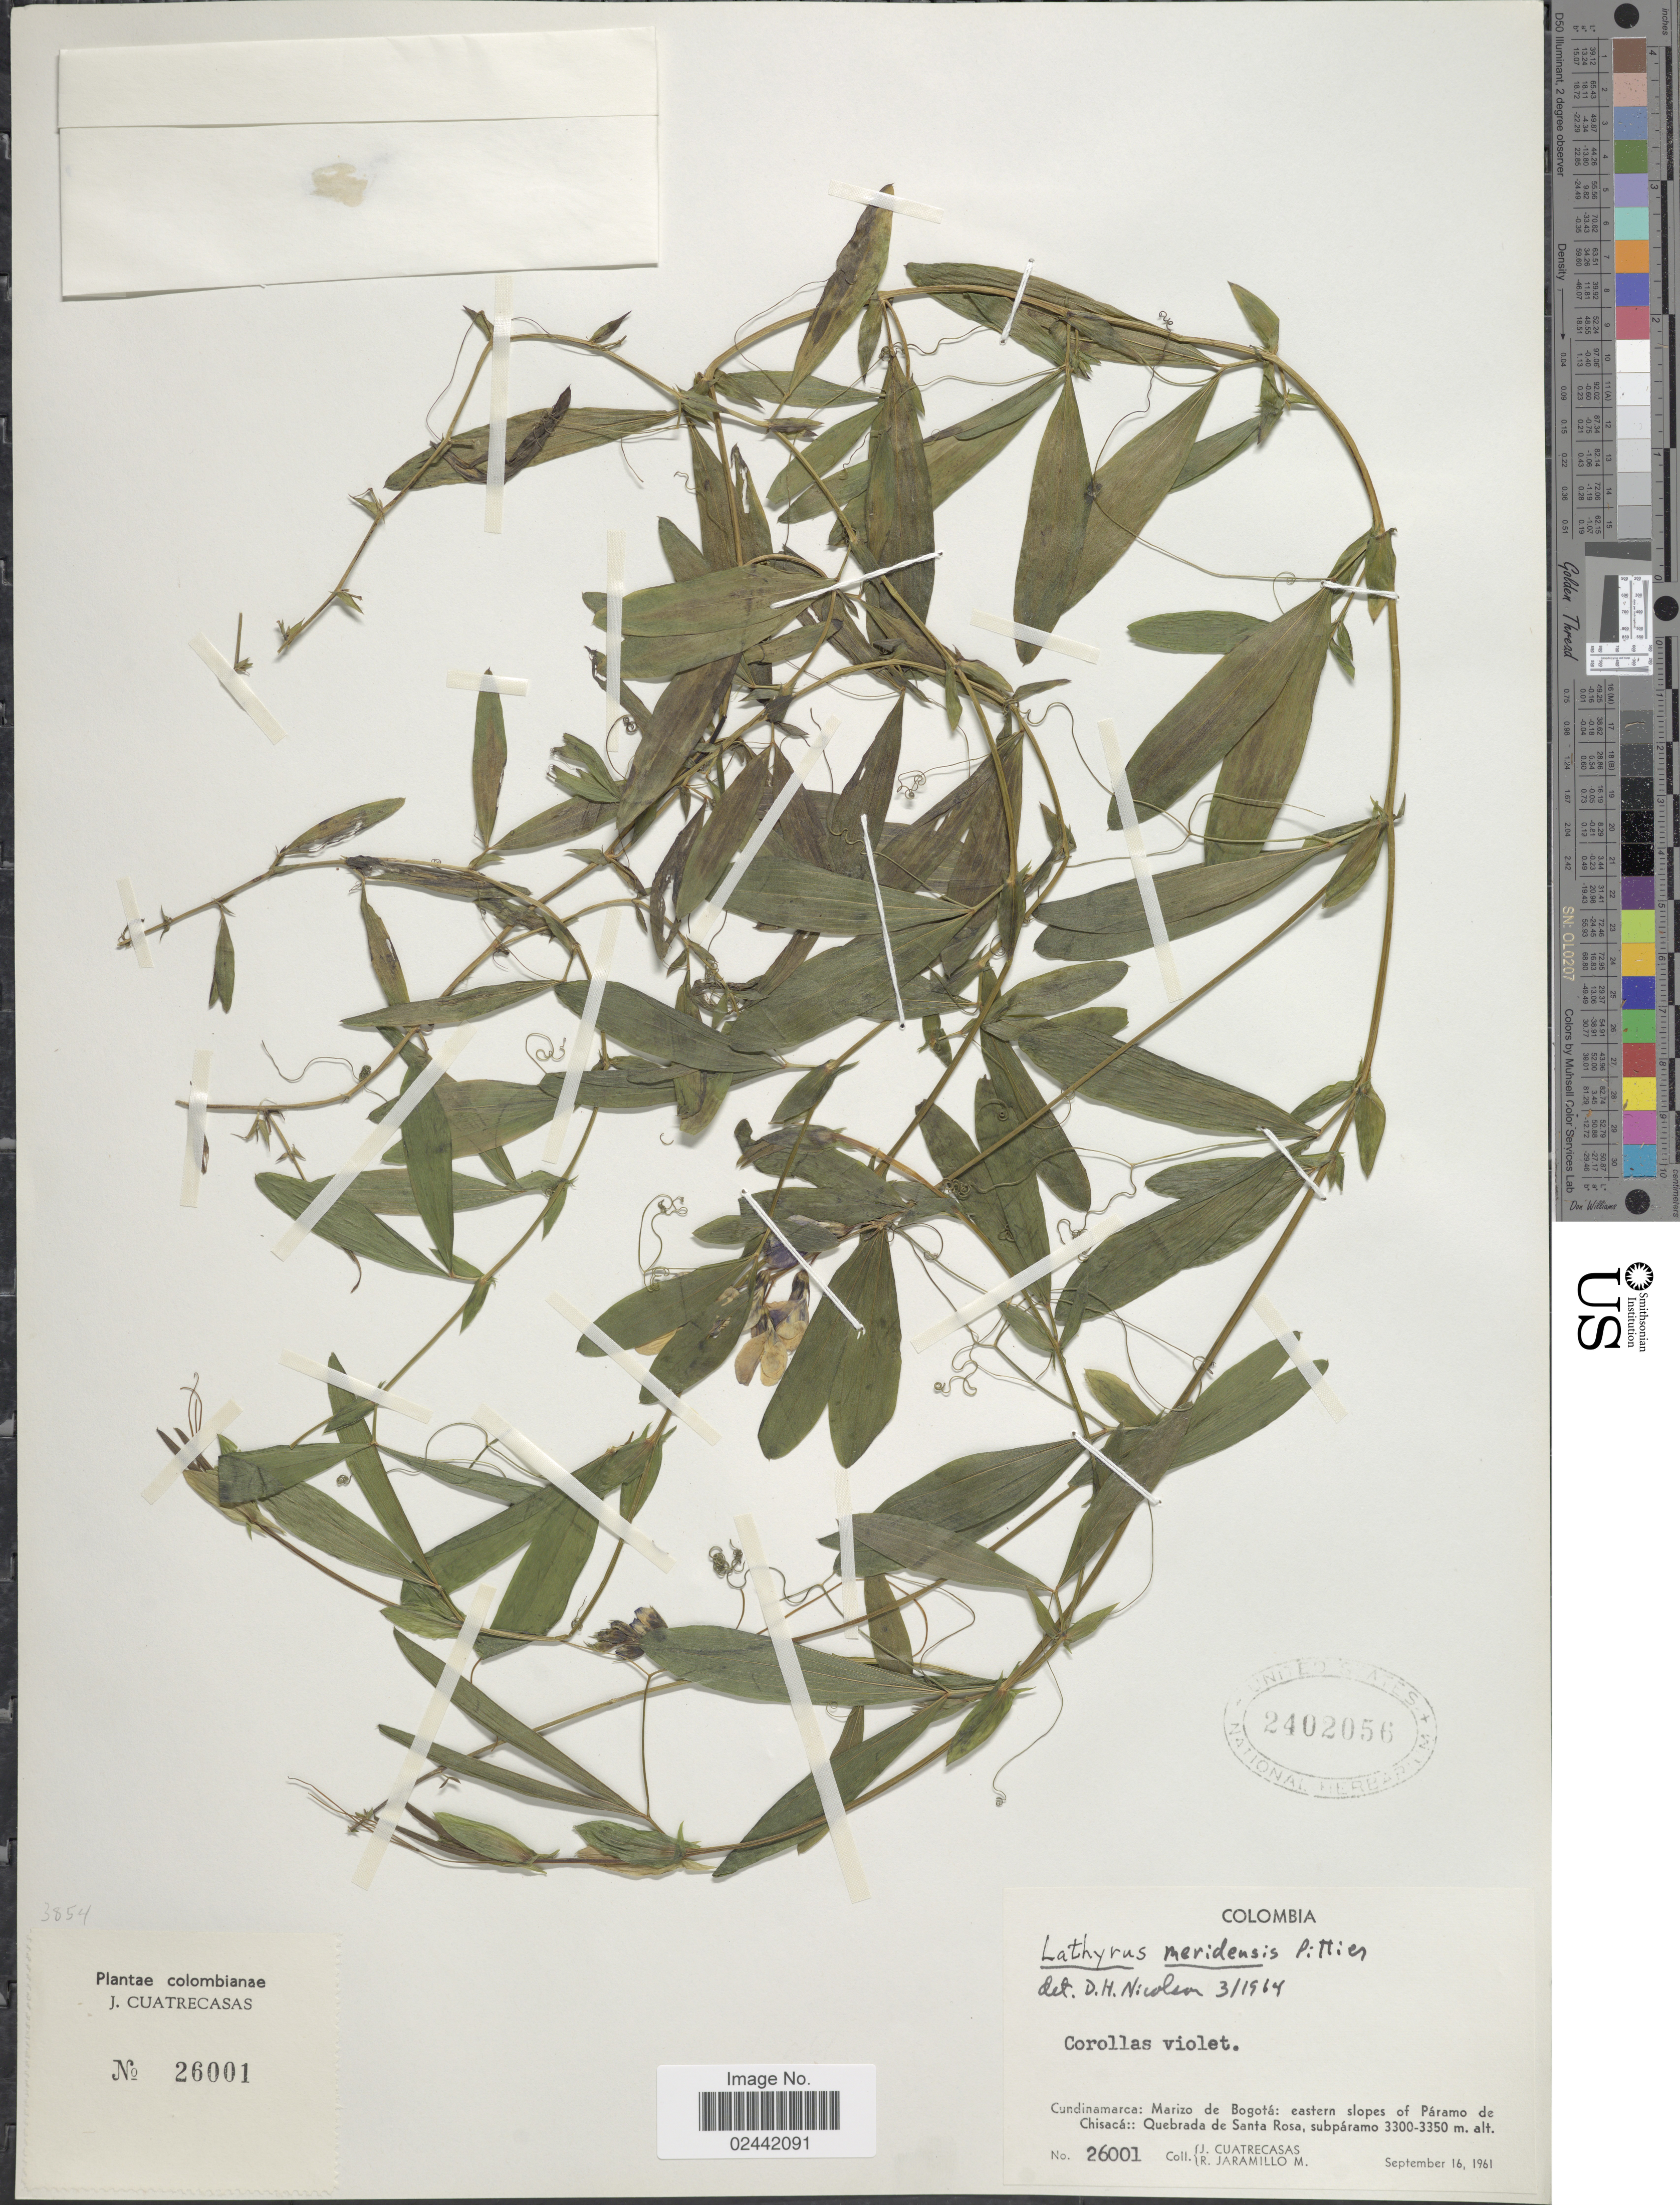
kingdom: Plantae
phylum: Tracheophyta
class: Magnoliopsida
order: Fabales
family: Fabaceae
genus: Lathyrus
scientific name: Lathyrus meridensis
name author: Pittier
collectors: J. Cuatrecasas & R. Jaramillo M.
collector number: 26001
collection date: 1961-09-16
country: Colombia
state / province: Cundinamarca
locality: Marizo de Bogota: eastern slopes of Paramo de Chisaca:: Quebrada de Santa Rosa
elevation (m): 3300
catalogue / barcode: US 2402056